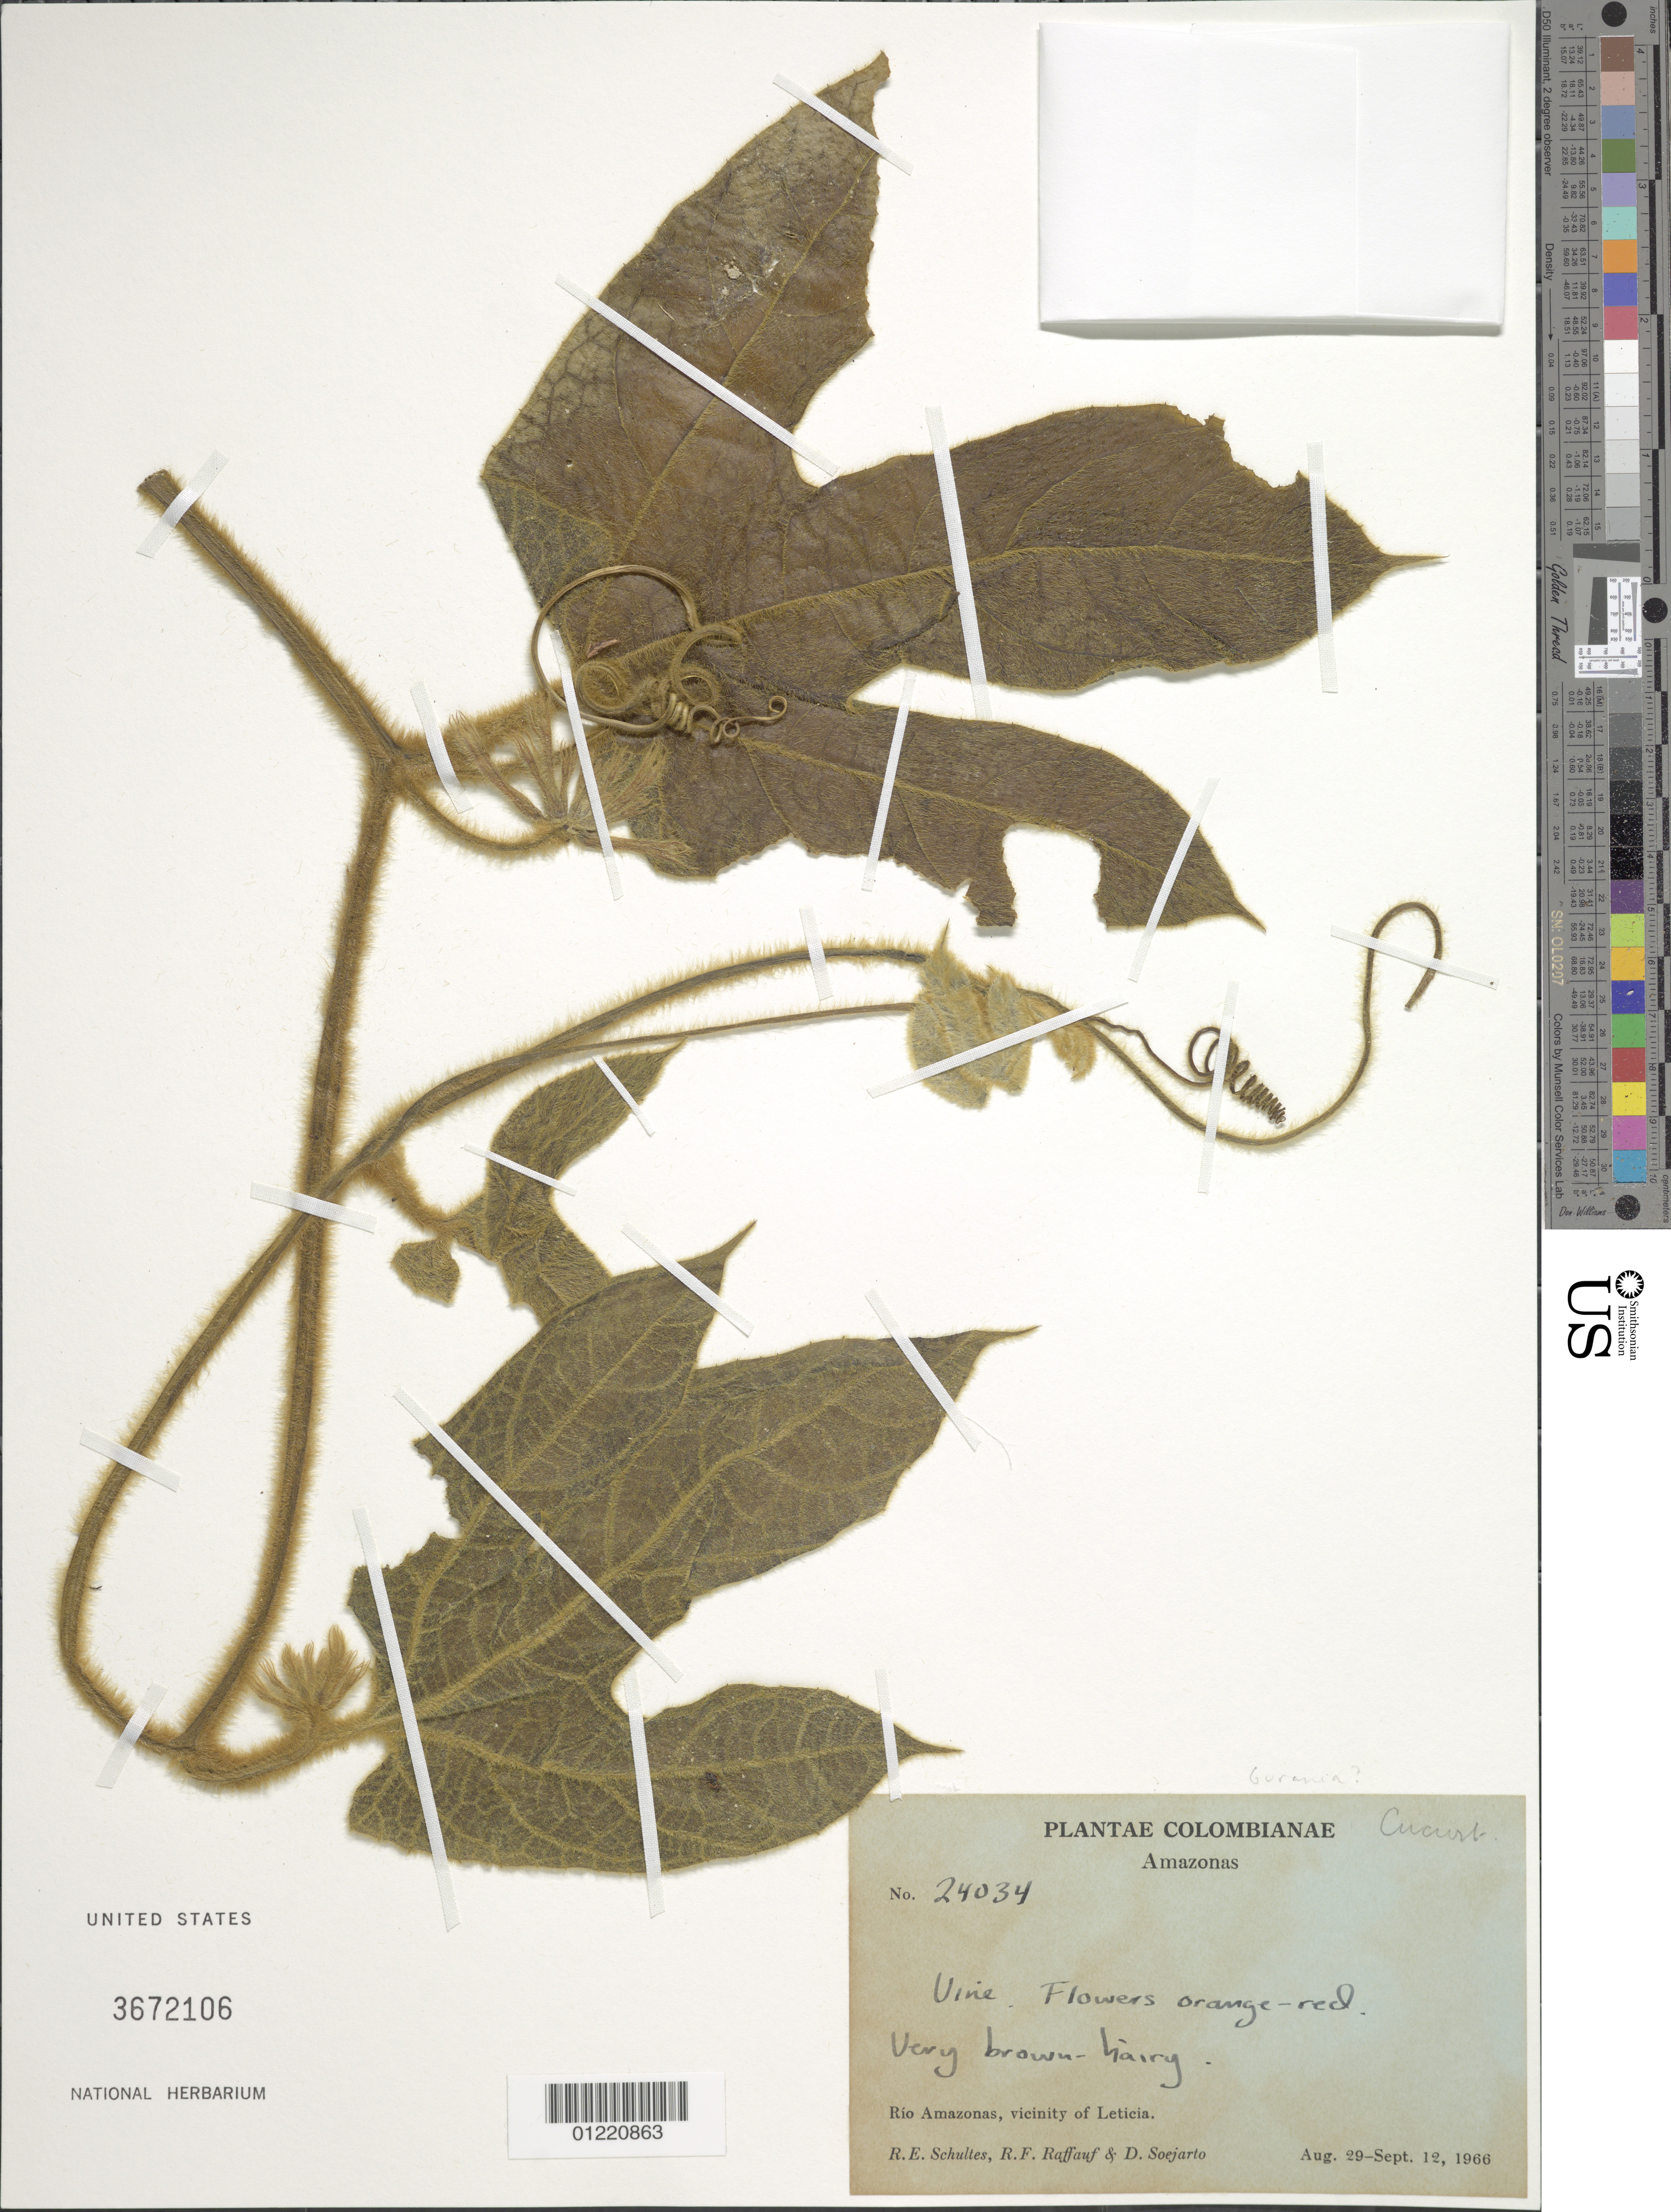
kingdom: Plantae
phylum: Tracheophyta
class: Magnoliopsida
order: Cucurbitales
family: Cucurbitaceae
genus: Gurania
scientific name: Gurania sp.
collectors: R. E. Schultes, R. Raffauf & D. D. Soejarto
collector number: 24034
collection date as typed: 29 Aug 1966 to 12 Sep 1966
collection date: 1966-08-29/1966-09-12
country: Colombia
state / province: Amazônas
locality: Rio Amazonas, vicinity of Leticia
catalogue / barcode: US 3672106